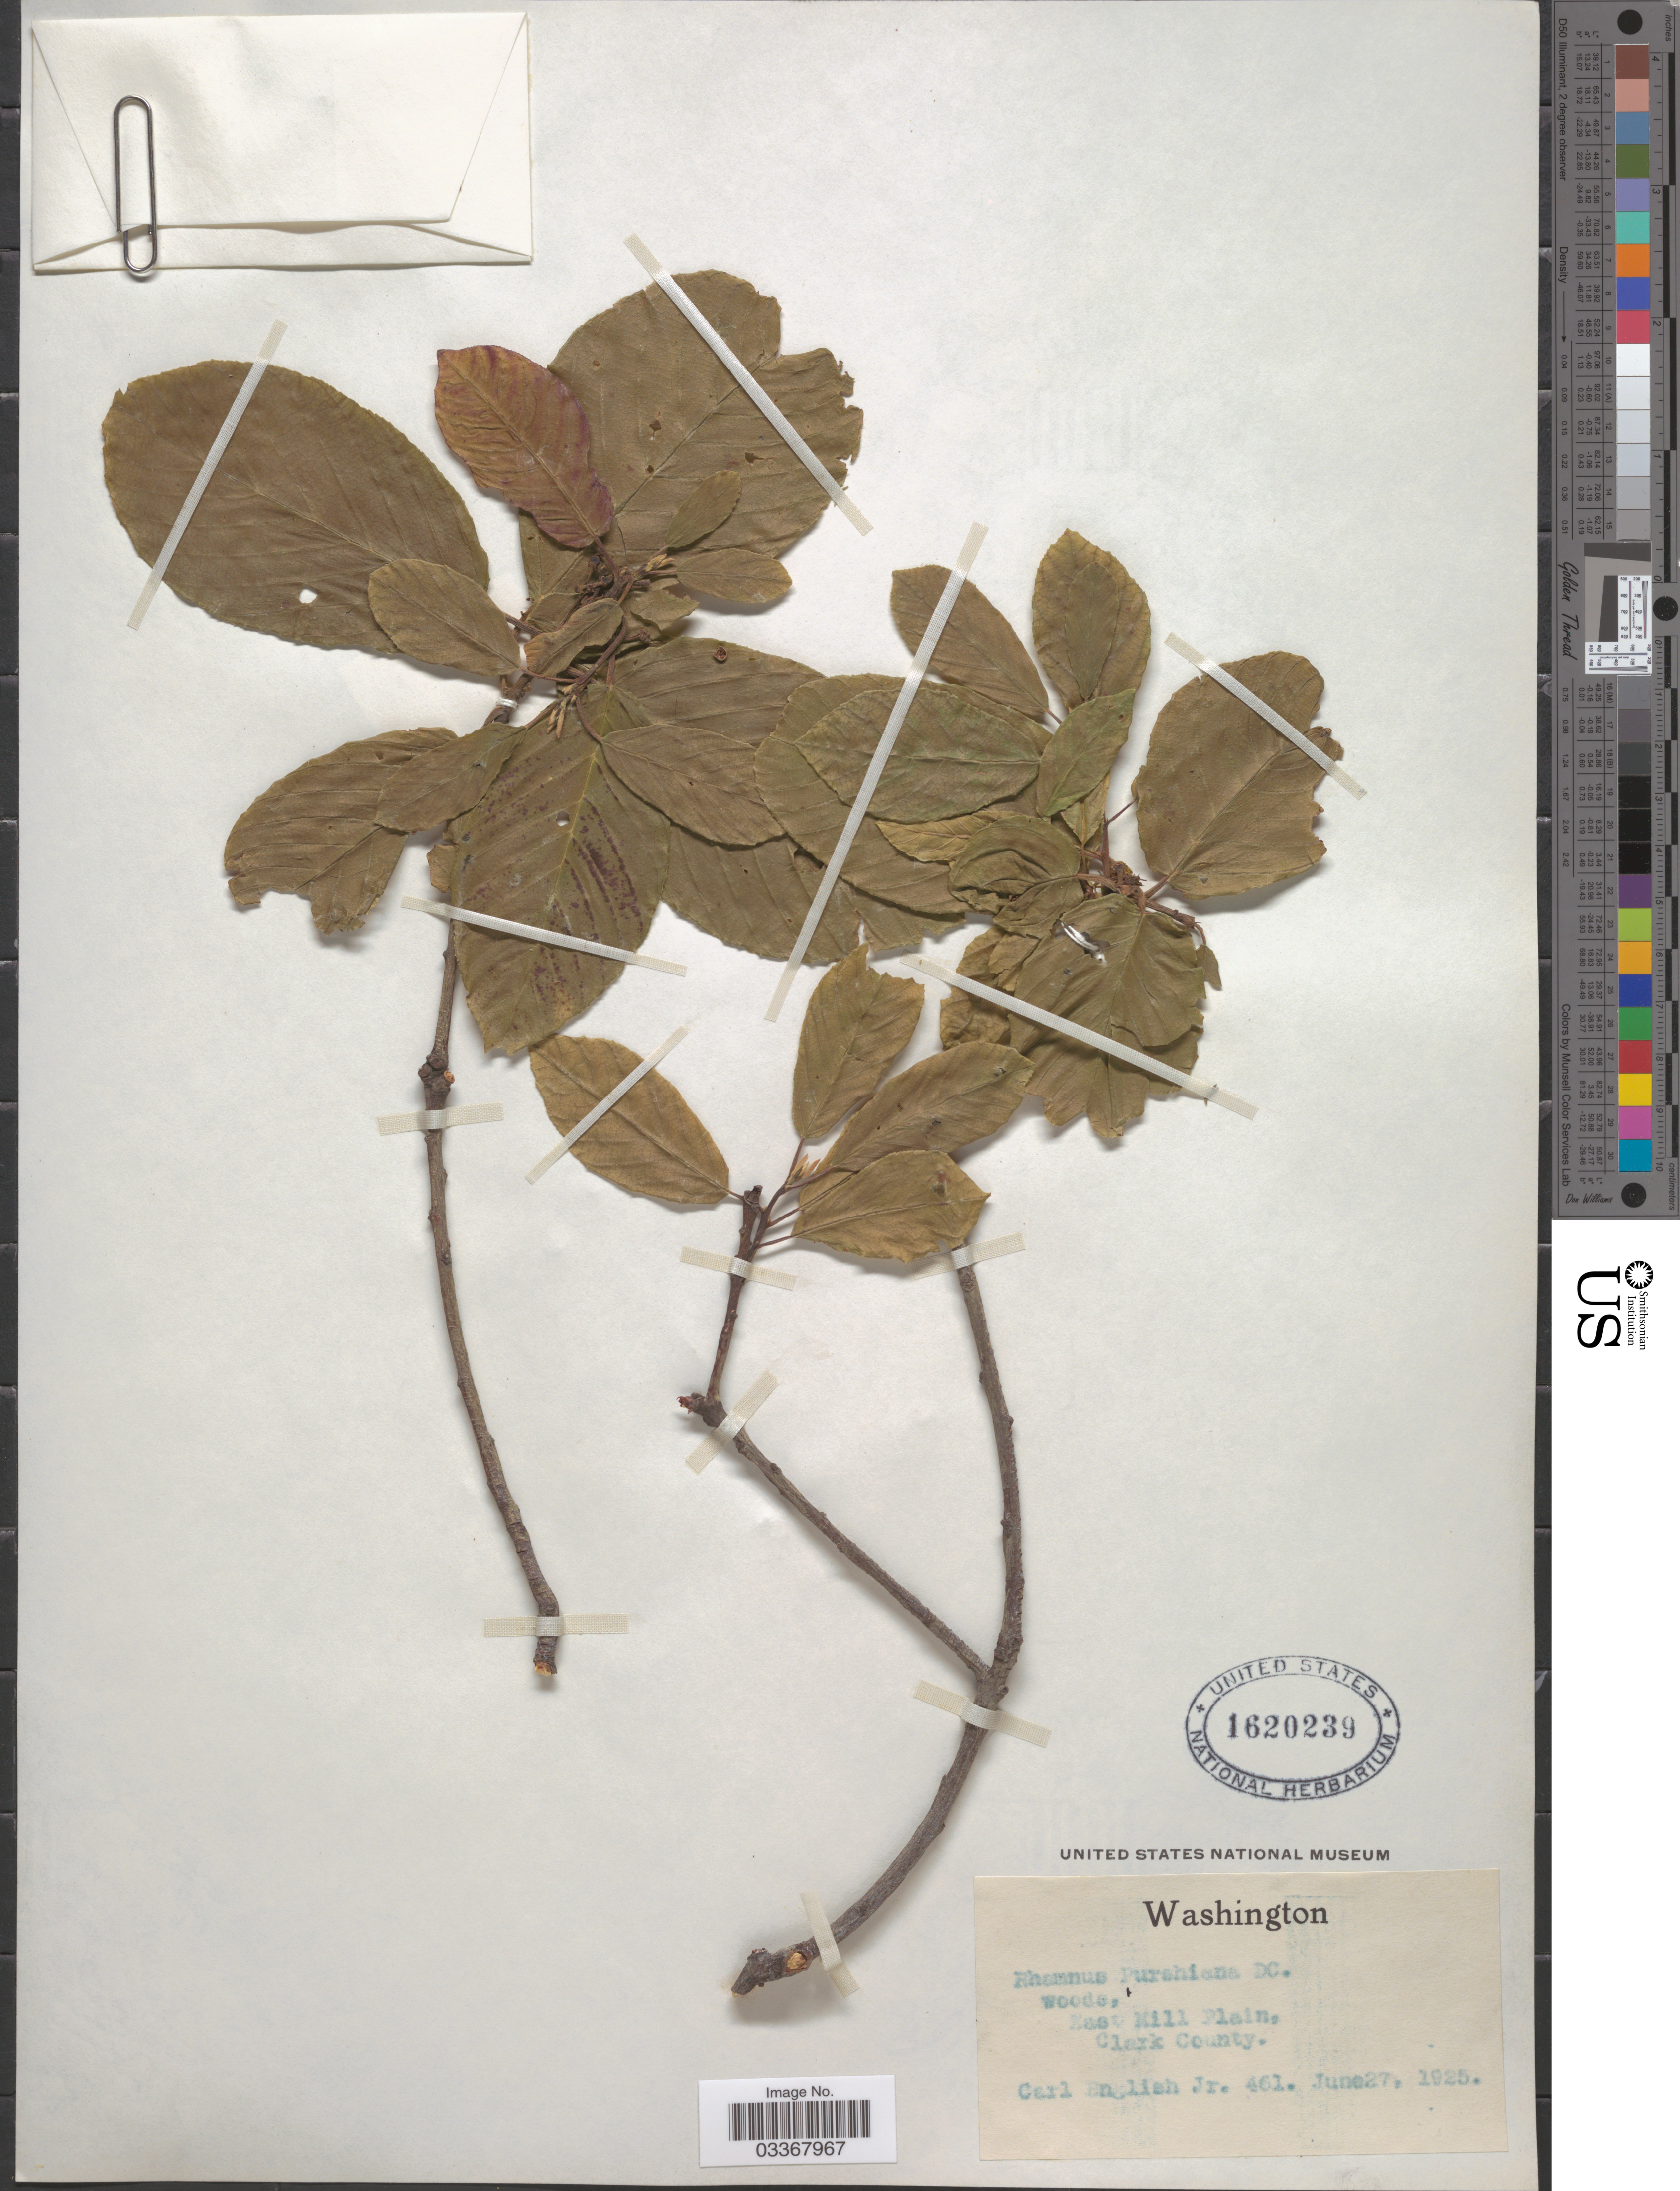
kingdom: Plantae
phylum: Tracheophyta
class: Magnoliopsida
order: Rosales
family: Rhamnaceae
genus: Frangula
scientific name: Frangula purshiana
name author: (DC.) A. Gray ex J.G. Cooper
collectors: C. English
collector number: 461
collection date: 1925-06-27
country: United States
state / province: Washington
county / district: Clark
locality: East Mill Plain, Clark County.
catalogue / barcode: US 1620239